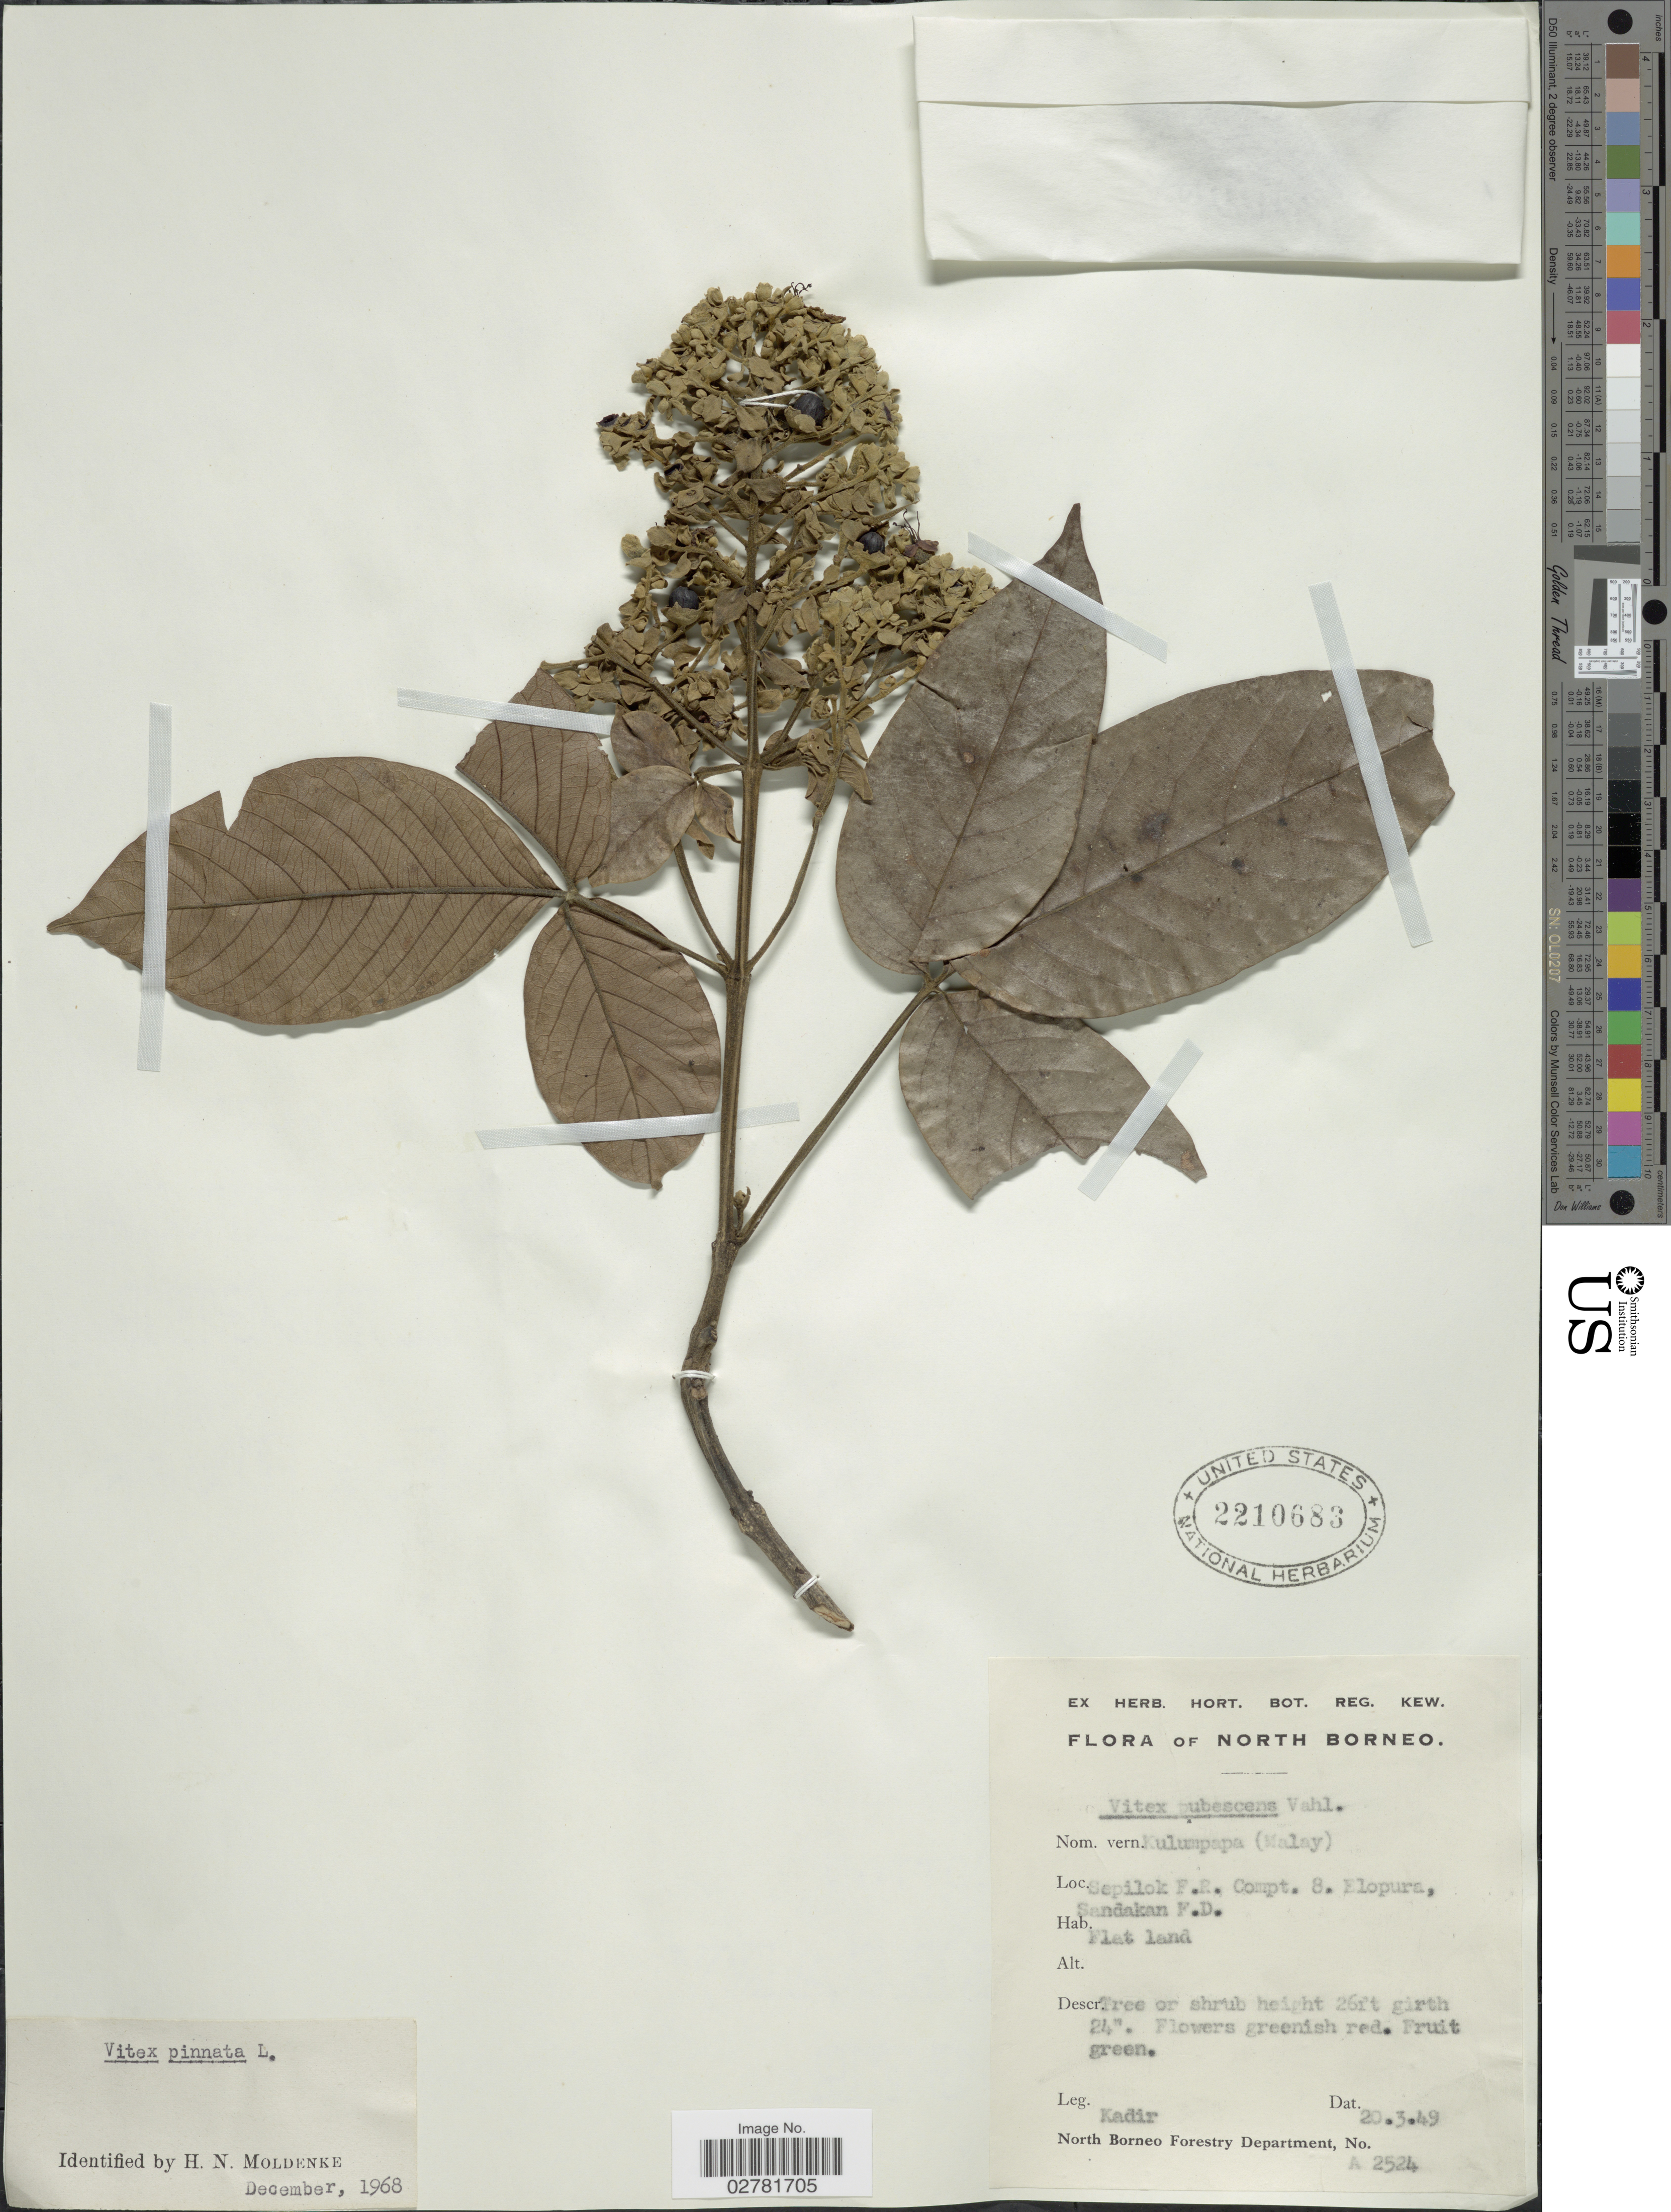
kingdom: Plantae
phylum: Tracheophyta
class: Magnoliopsida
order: Lamiales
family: Lamiaceae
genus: Vitex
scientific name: Vitex pinnata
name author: L.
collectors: -. Kadir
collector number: A2524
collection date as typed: Transcribed d/m/y: 20/3/49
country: Malaysia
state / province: Sabah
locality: North Borneo. Sepilok F.R. Compt. 8. Elopura, Sandakan F.D.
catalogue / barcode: US 2210683